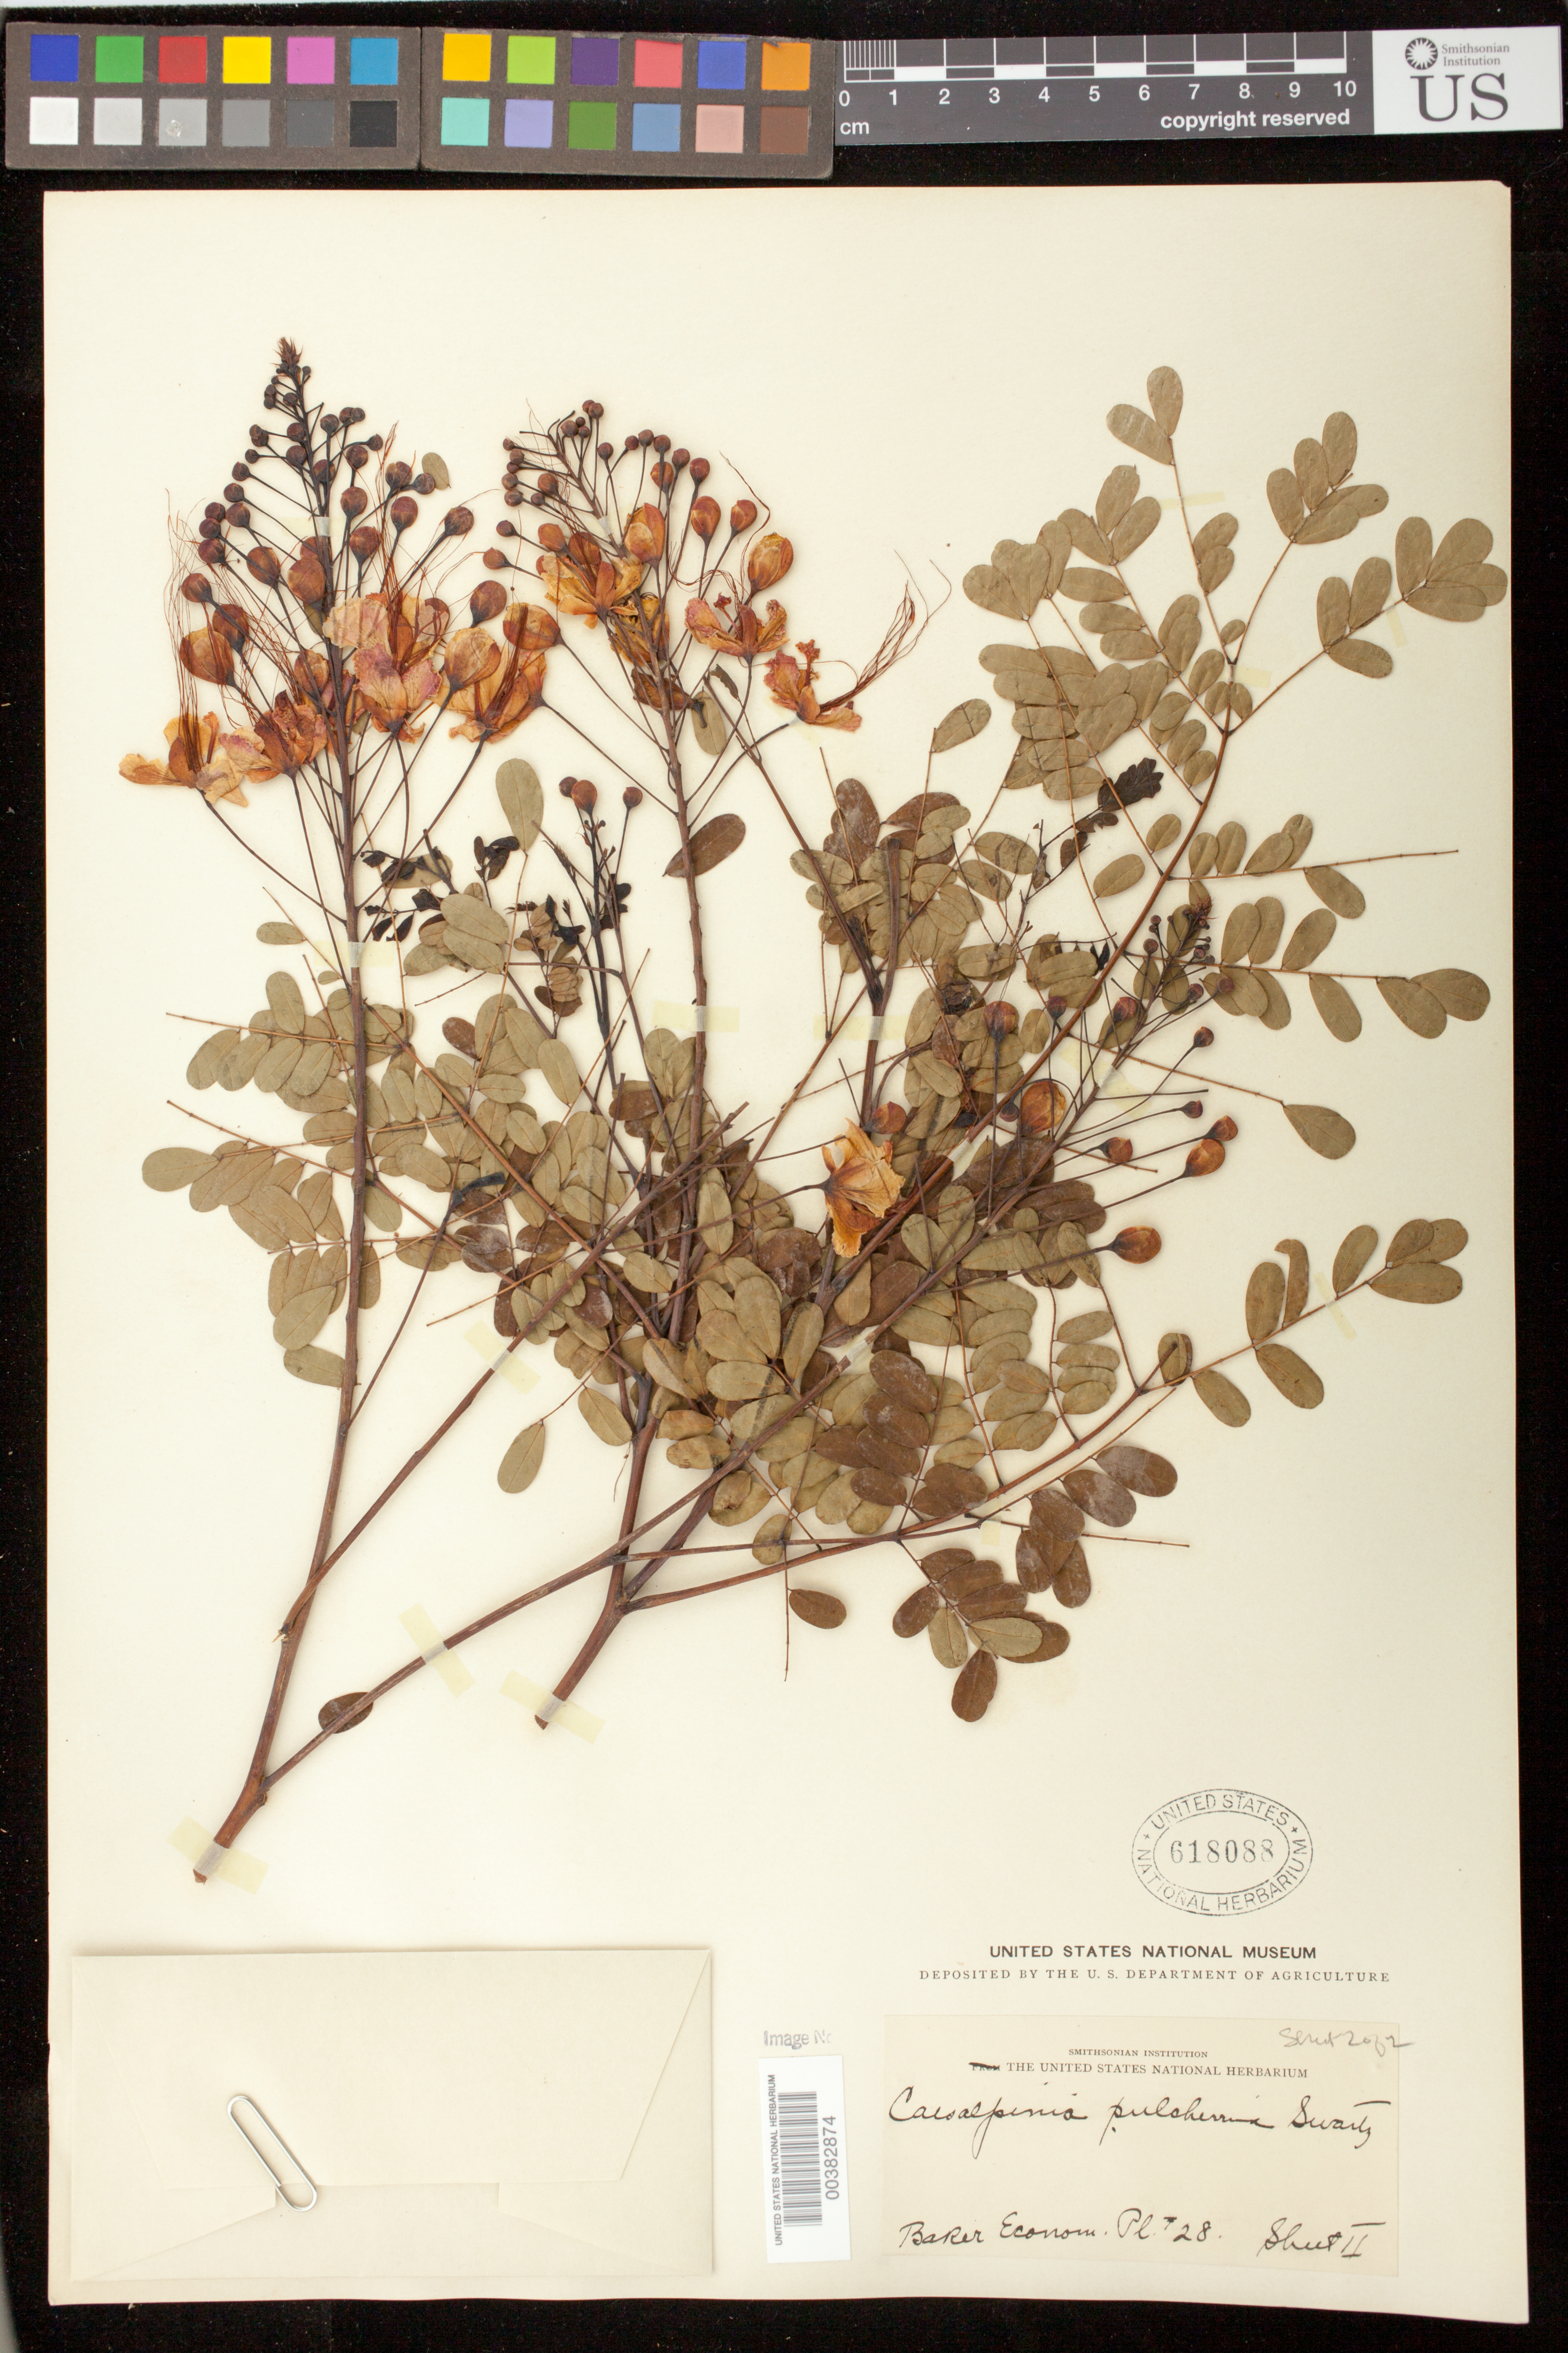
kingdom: Plantae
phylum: Tracheophyta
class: Magnoliopsida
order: Fabales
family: Fabaceae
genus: Caesalpinia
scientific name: Caesalpinia pulcherrima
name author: (L.) Sw.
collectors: C. F. Baker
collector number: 28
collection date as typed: Aug 1907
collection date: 1907-08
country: Cuba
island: Greater Antilles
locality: Santiago de las Vegas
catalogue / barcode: US 618088